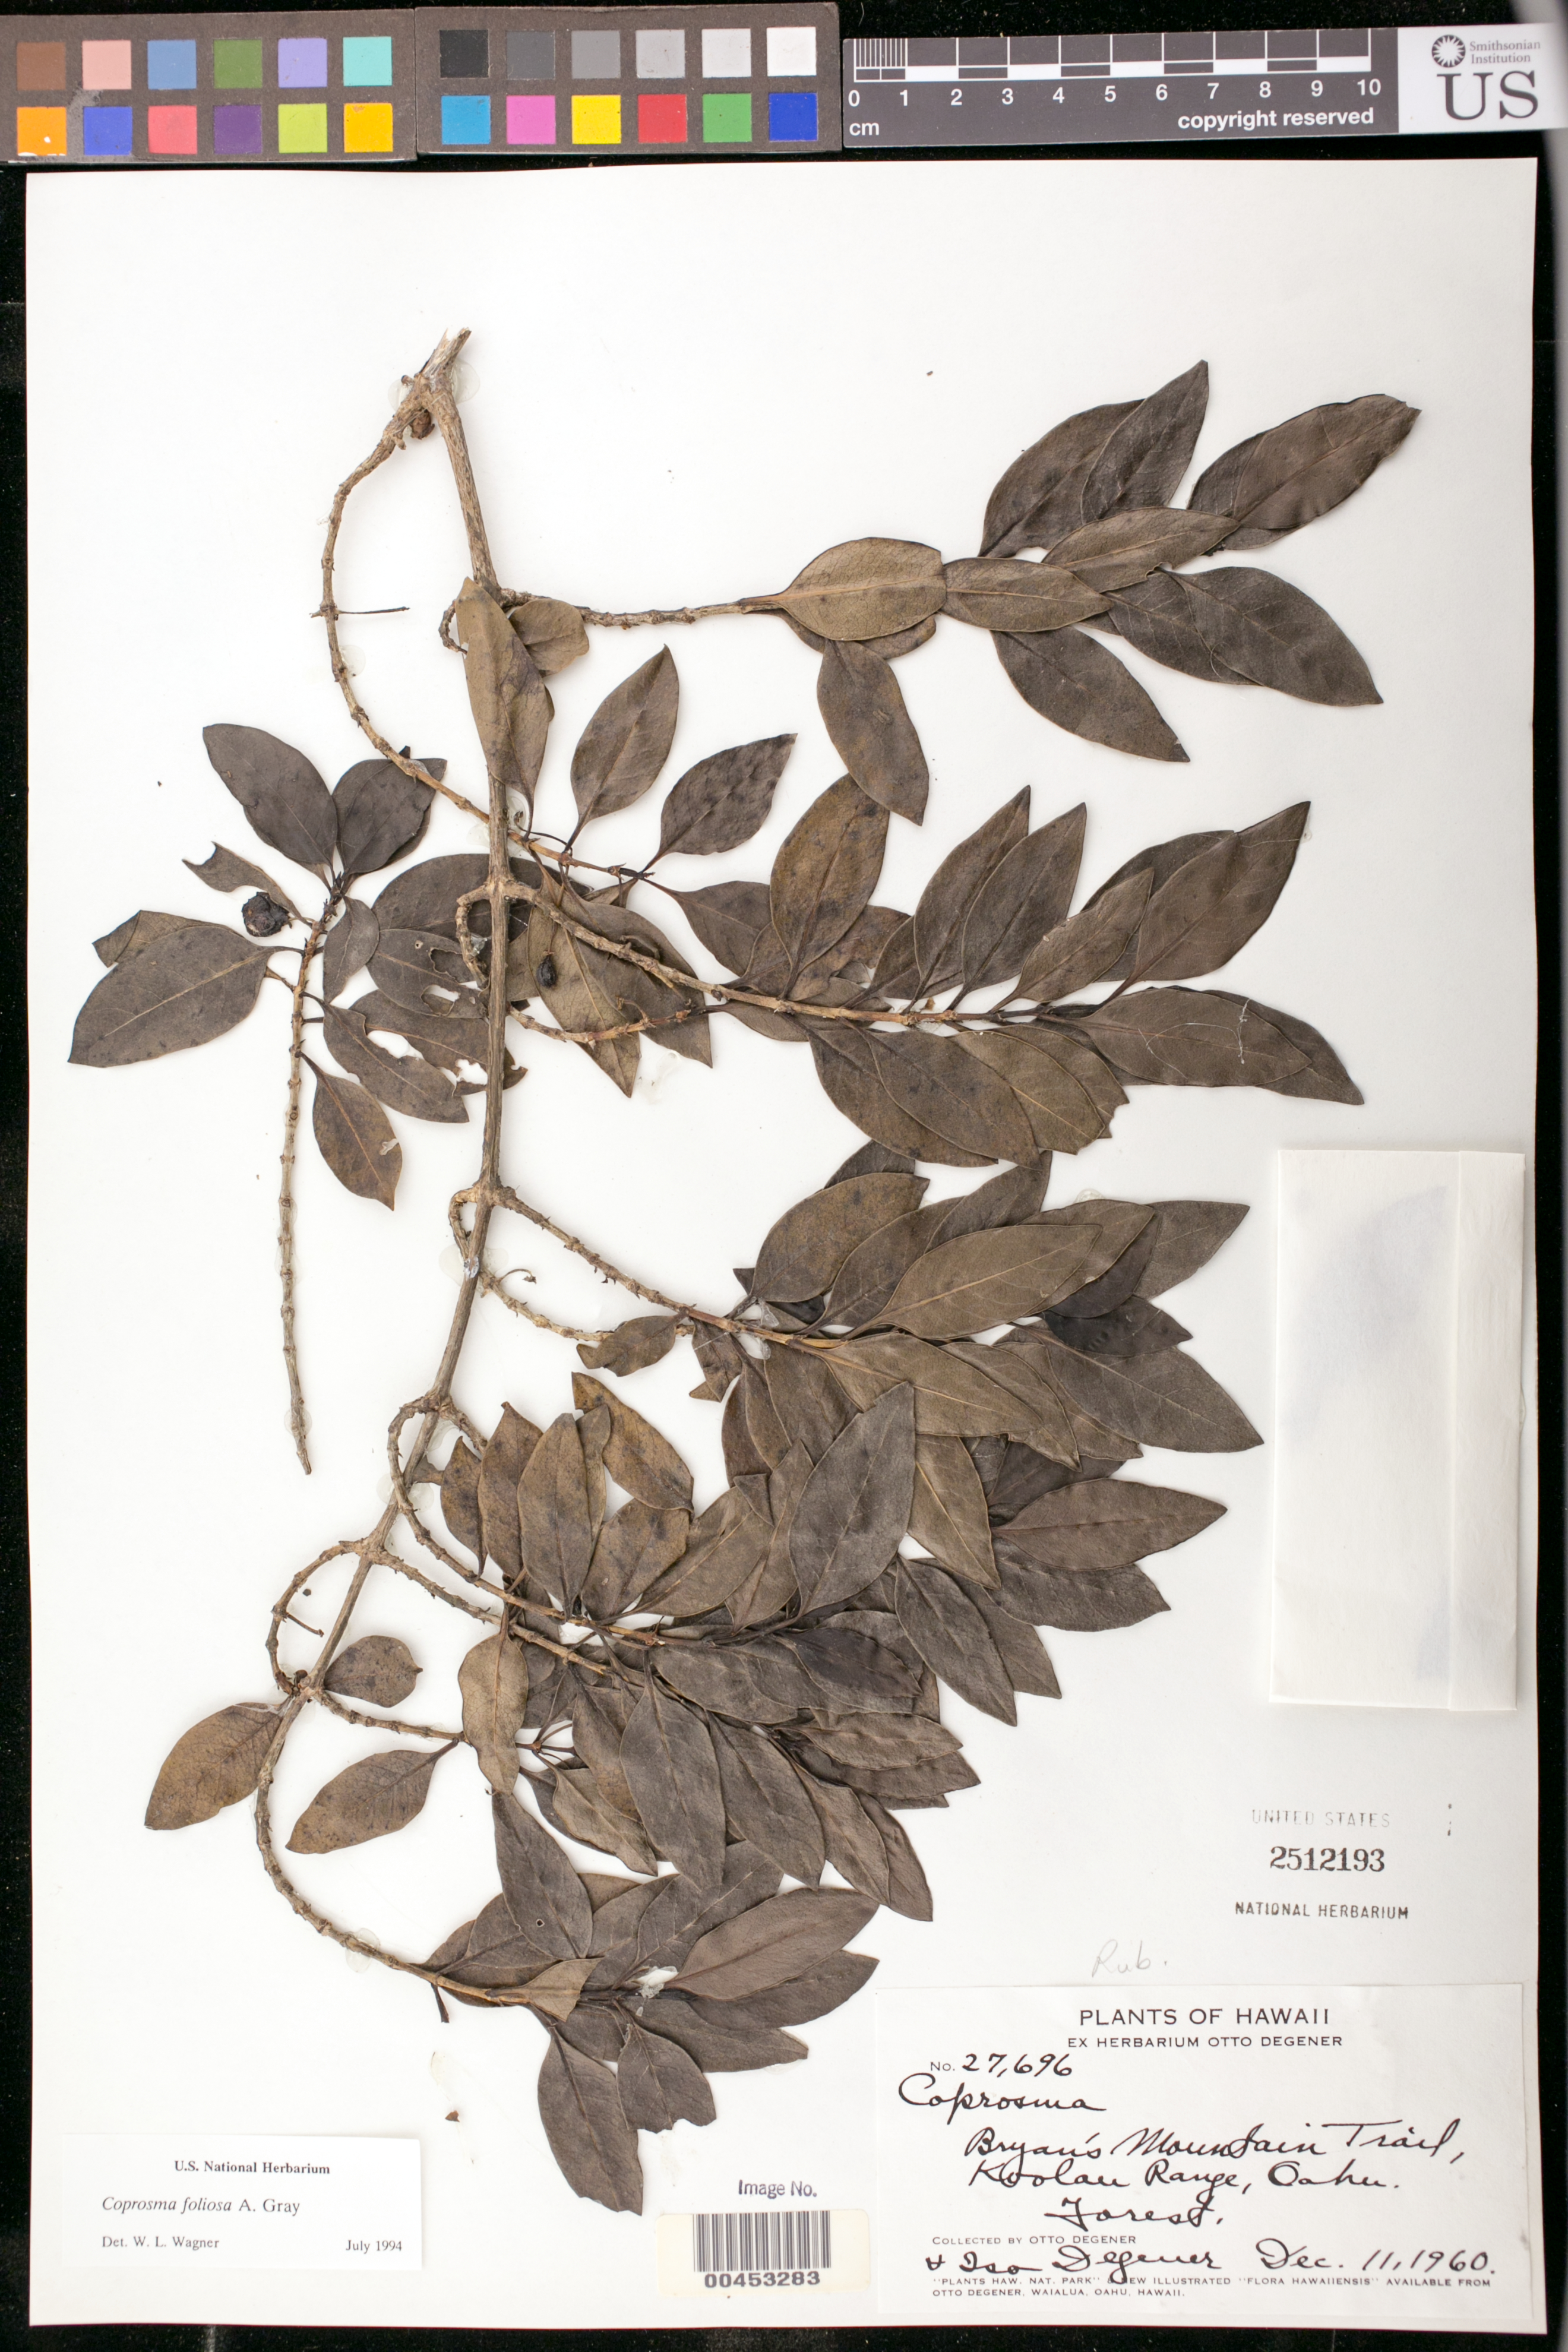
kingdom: Plantae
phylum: Tracheophyta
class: Magnoliopsida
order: Gentianales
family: Rubiaceae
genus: Coprosma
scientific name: Coprosma foliosa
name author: A. Gray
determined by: Wagner, W. L., (BOT), Smithsonian Institution - National Museum of Natural History (UNITED STATES)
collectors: O. Degener & I. Degener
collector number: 27696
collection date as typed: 11 Dec 1960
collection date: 1960-12-11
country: United States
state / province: Hawaii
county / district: Honolulu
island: Oahu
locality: Bryan's Mtn Trail, Koolau Range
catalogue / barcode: US 2512193